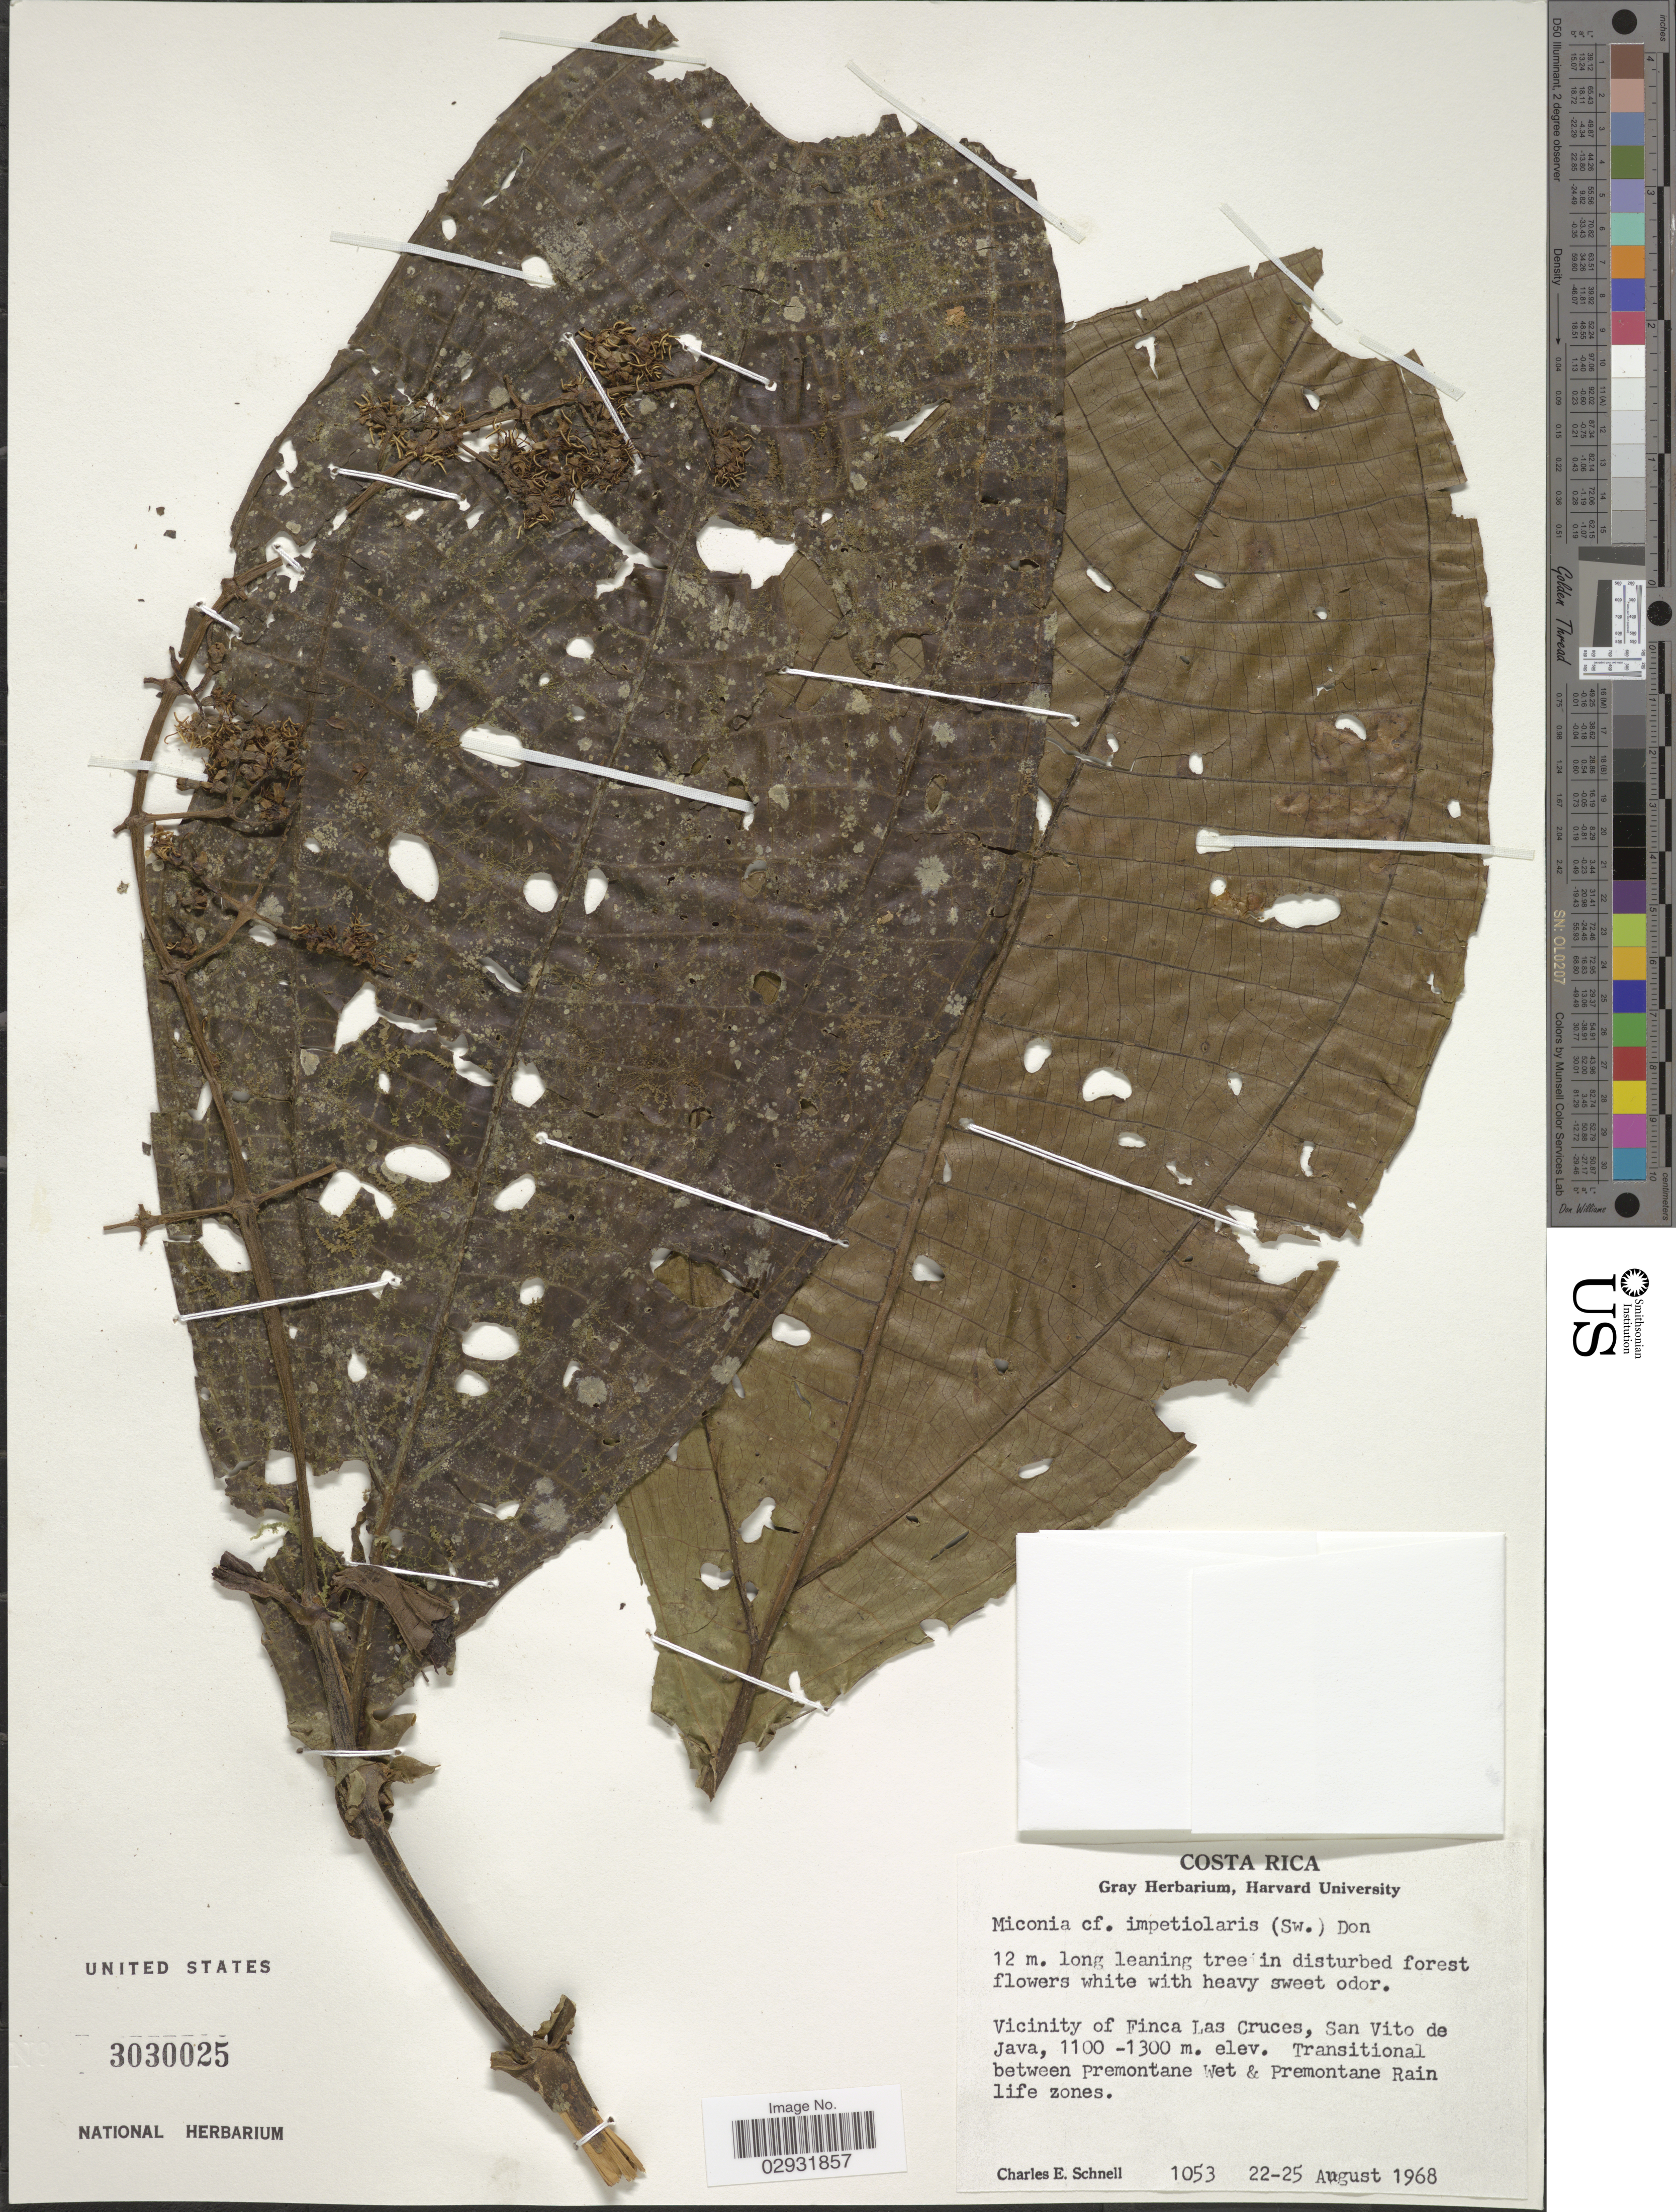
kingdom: Plantae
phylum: Tracheophyta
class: Magnoliopsida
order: Myrtales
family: Melastomataceae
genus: Miconia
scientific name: Miconia appendiculata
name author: Triana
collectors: C. Schnell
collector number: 1053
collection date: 1968-08-22/1968-08-25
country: Costa Rica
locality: Vicinity of Finca La Cruces, San Vito de Java, Transitional between premontane Wet & premontane Rain life zones.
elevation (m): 1100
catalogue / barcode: US 3030025